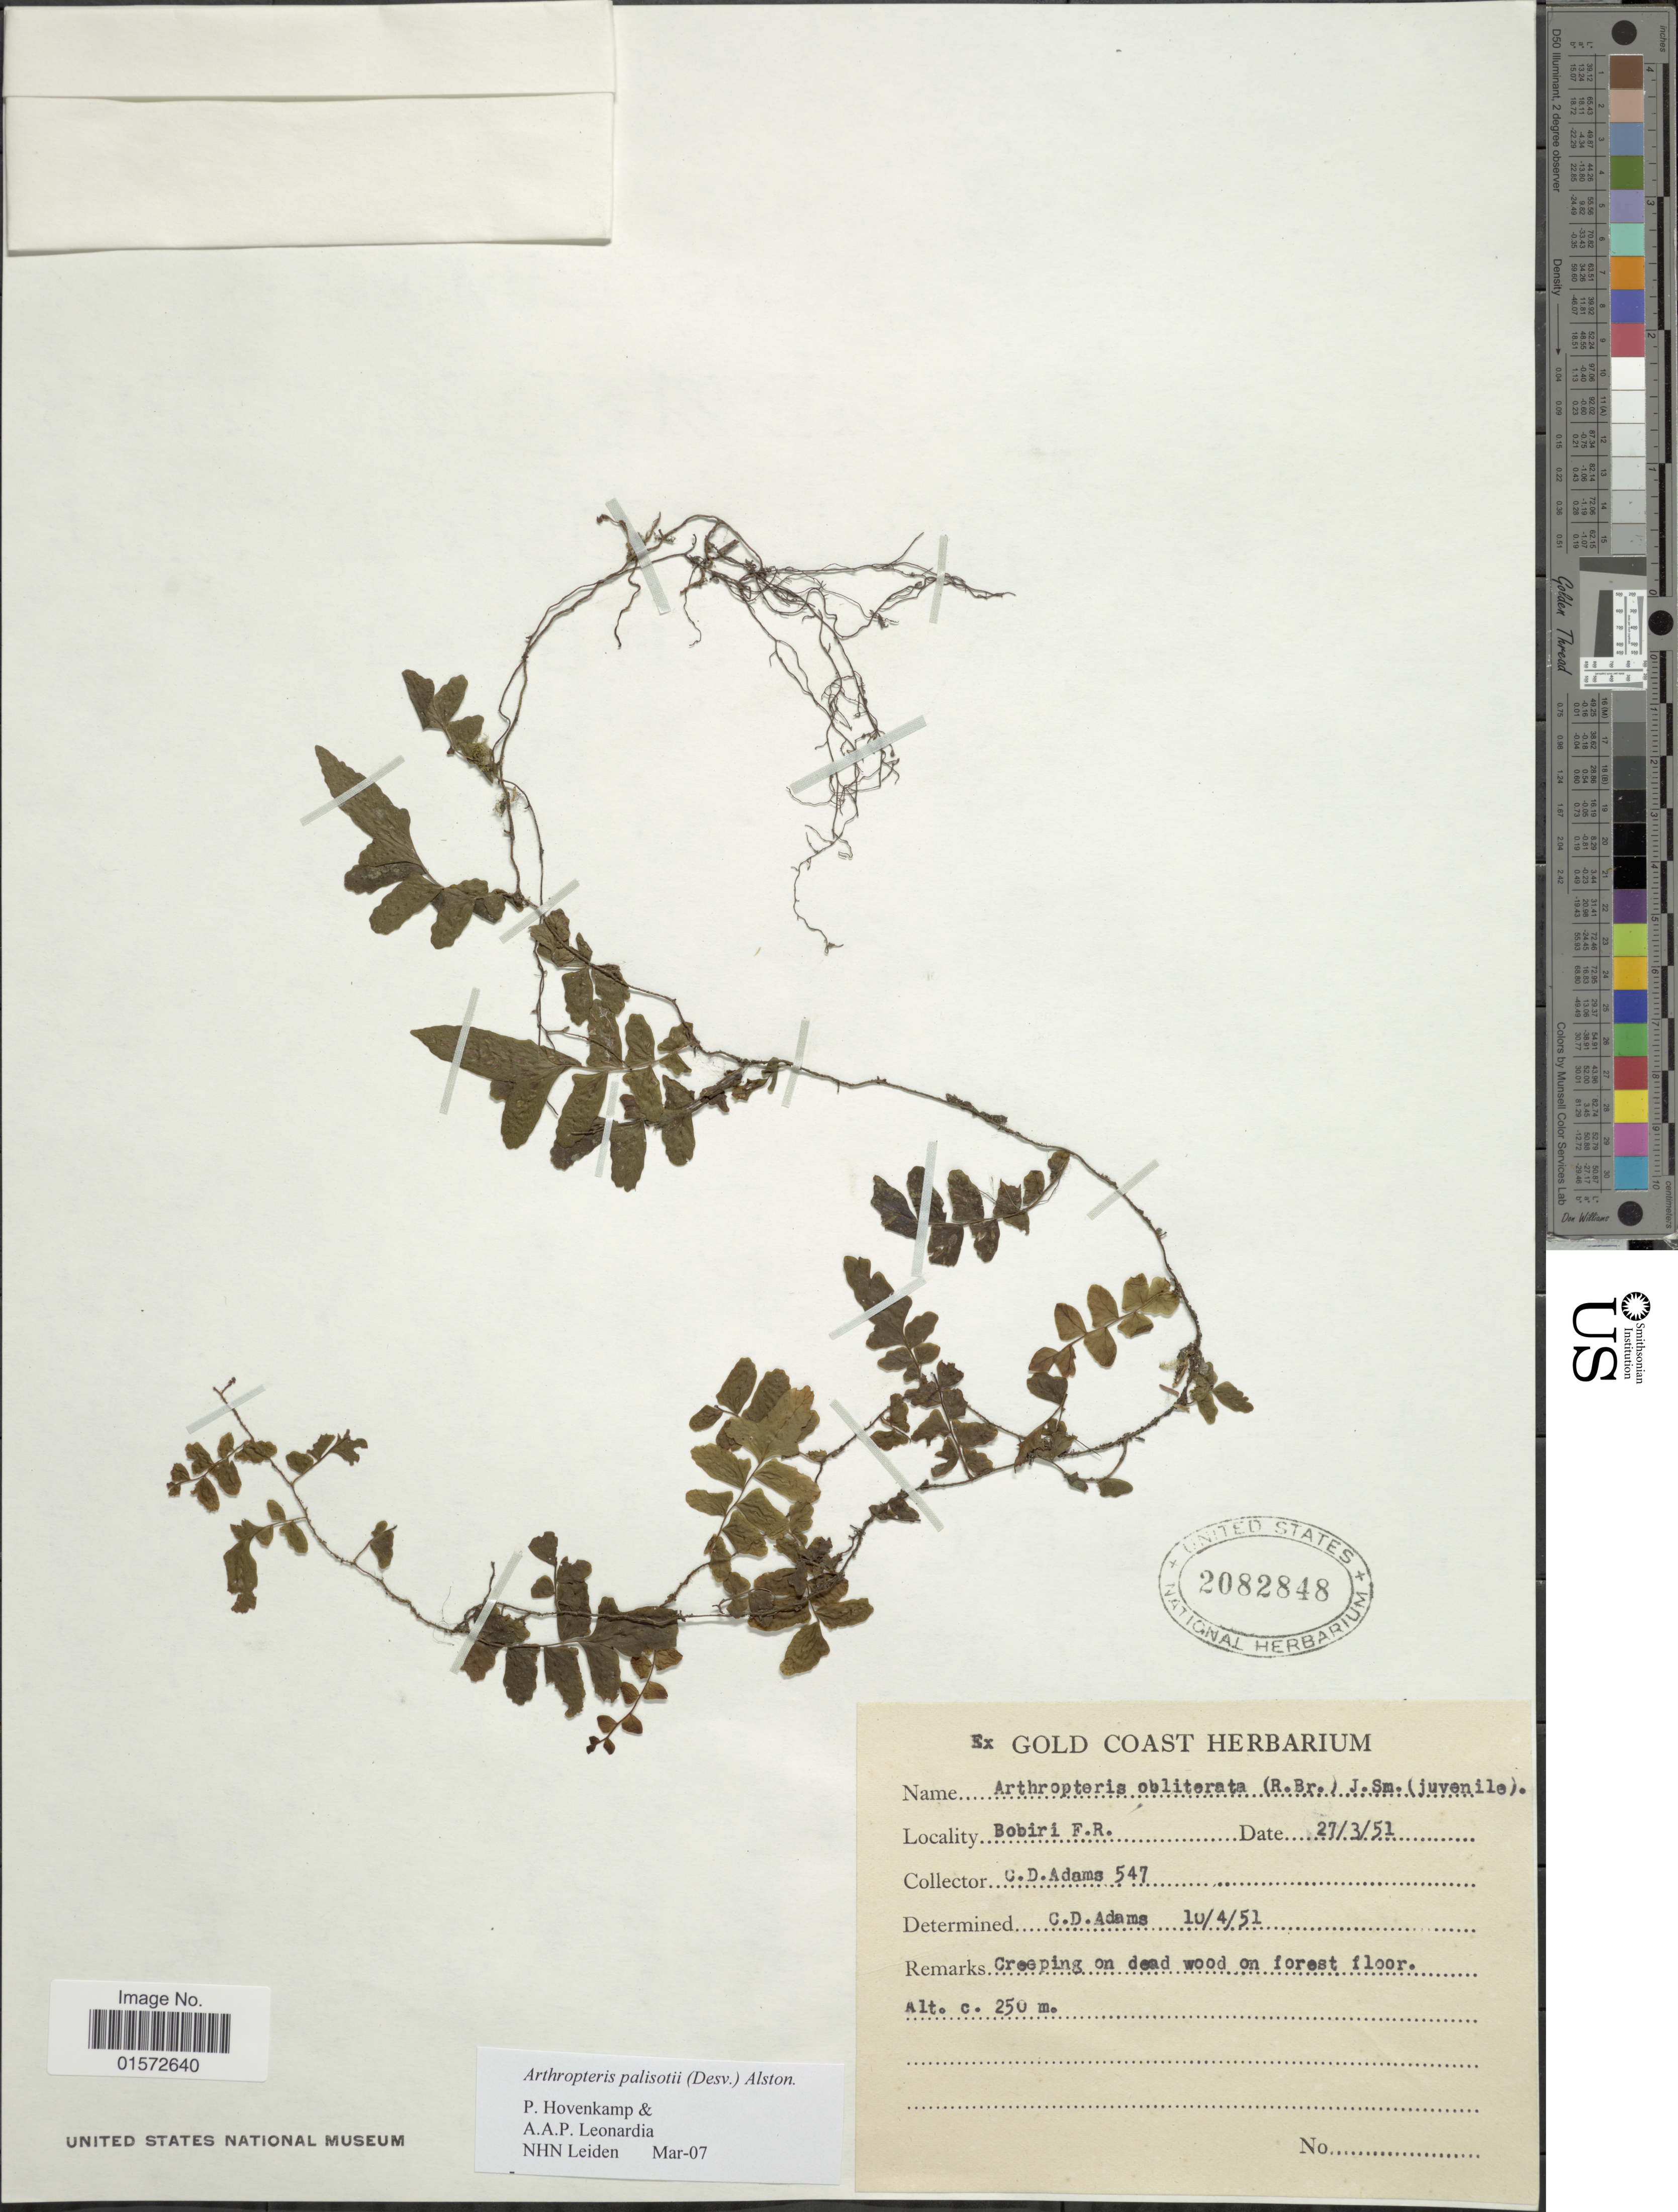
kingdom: Plantae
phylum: Tracheophyta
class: Polypodiopsida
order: Polypodiales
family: Tectariaceae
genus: Arthropteris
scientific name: Arthropteris palisotii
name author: (Desv.) Alston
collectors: C. D. Adams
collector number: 547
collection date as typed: Transcribed d/m/y: 27/3/51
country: Ghana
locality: Gold Coast. Bobiri F. R.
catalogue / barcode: US 2082848